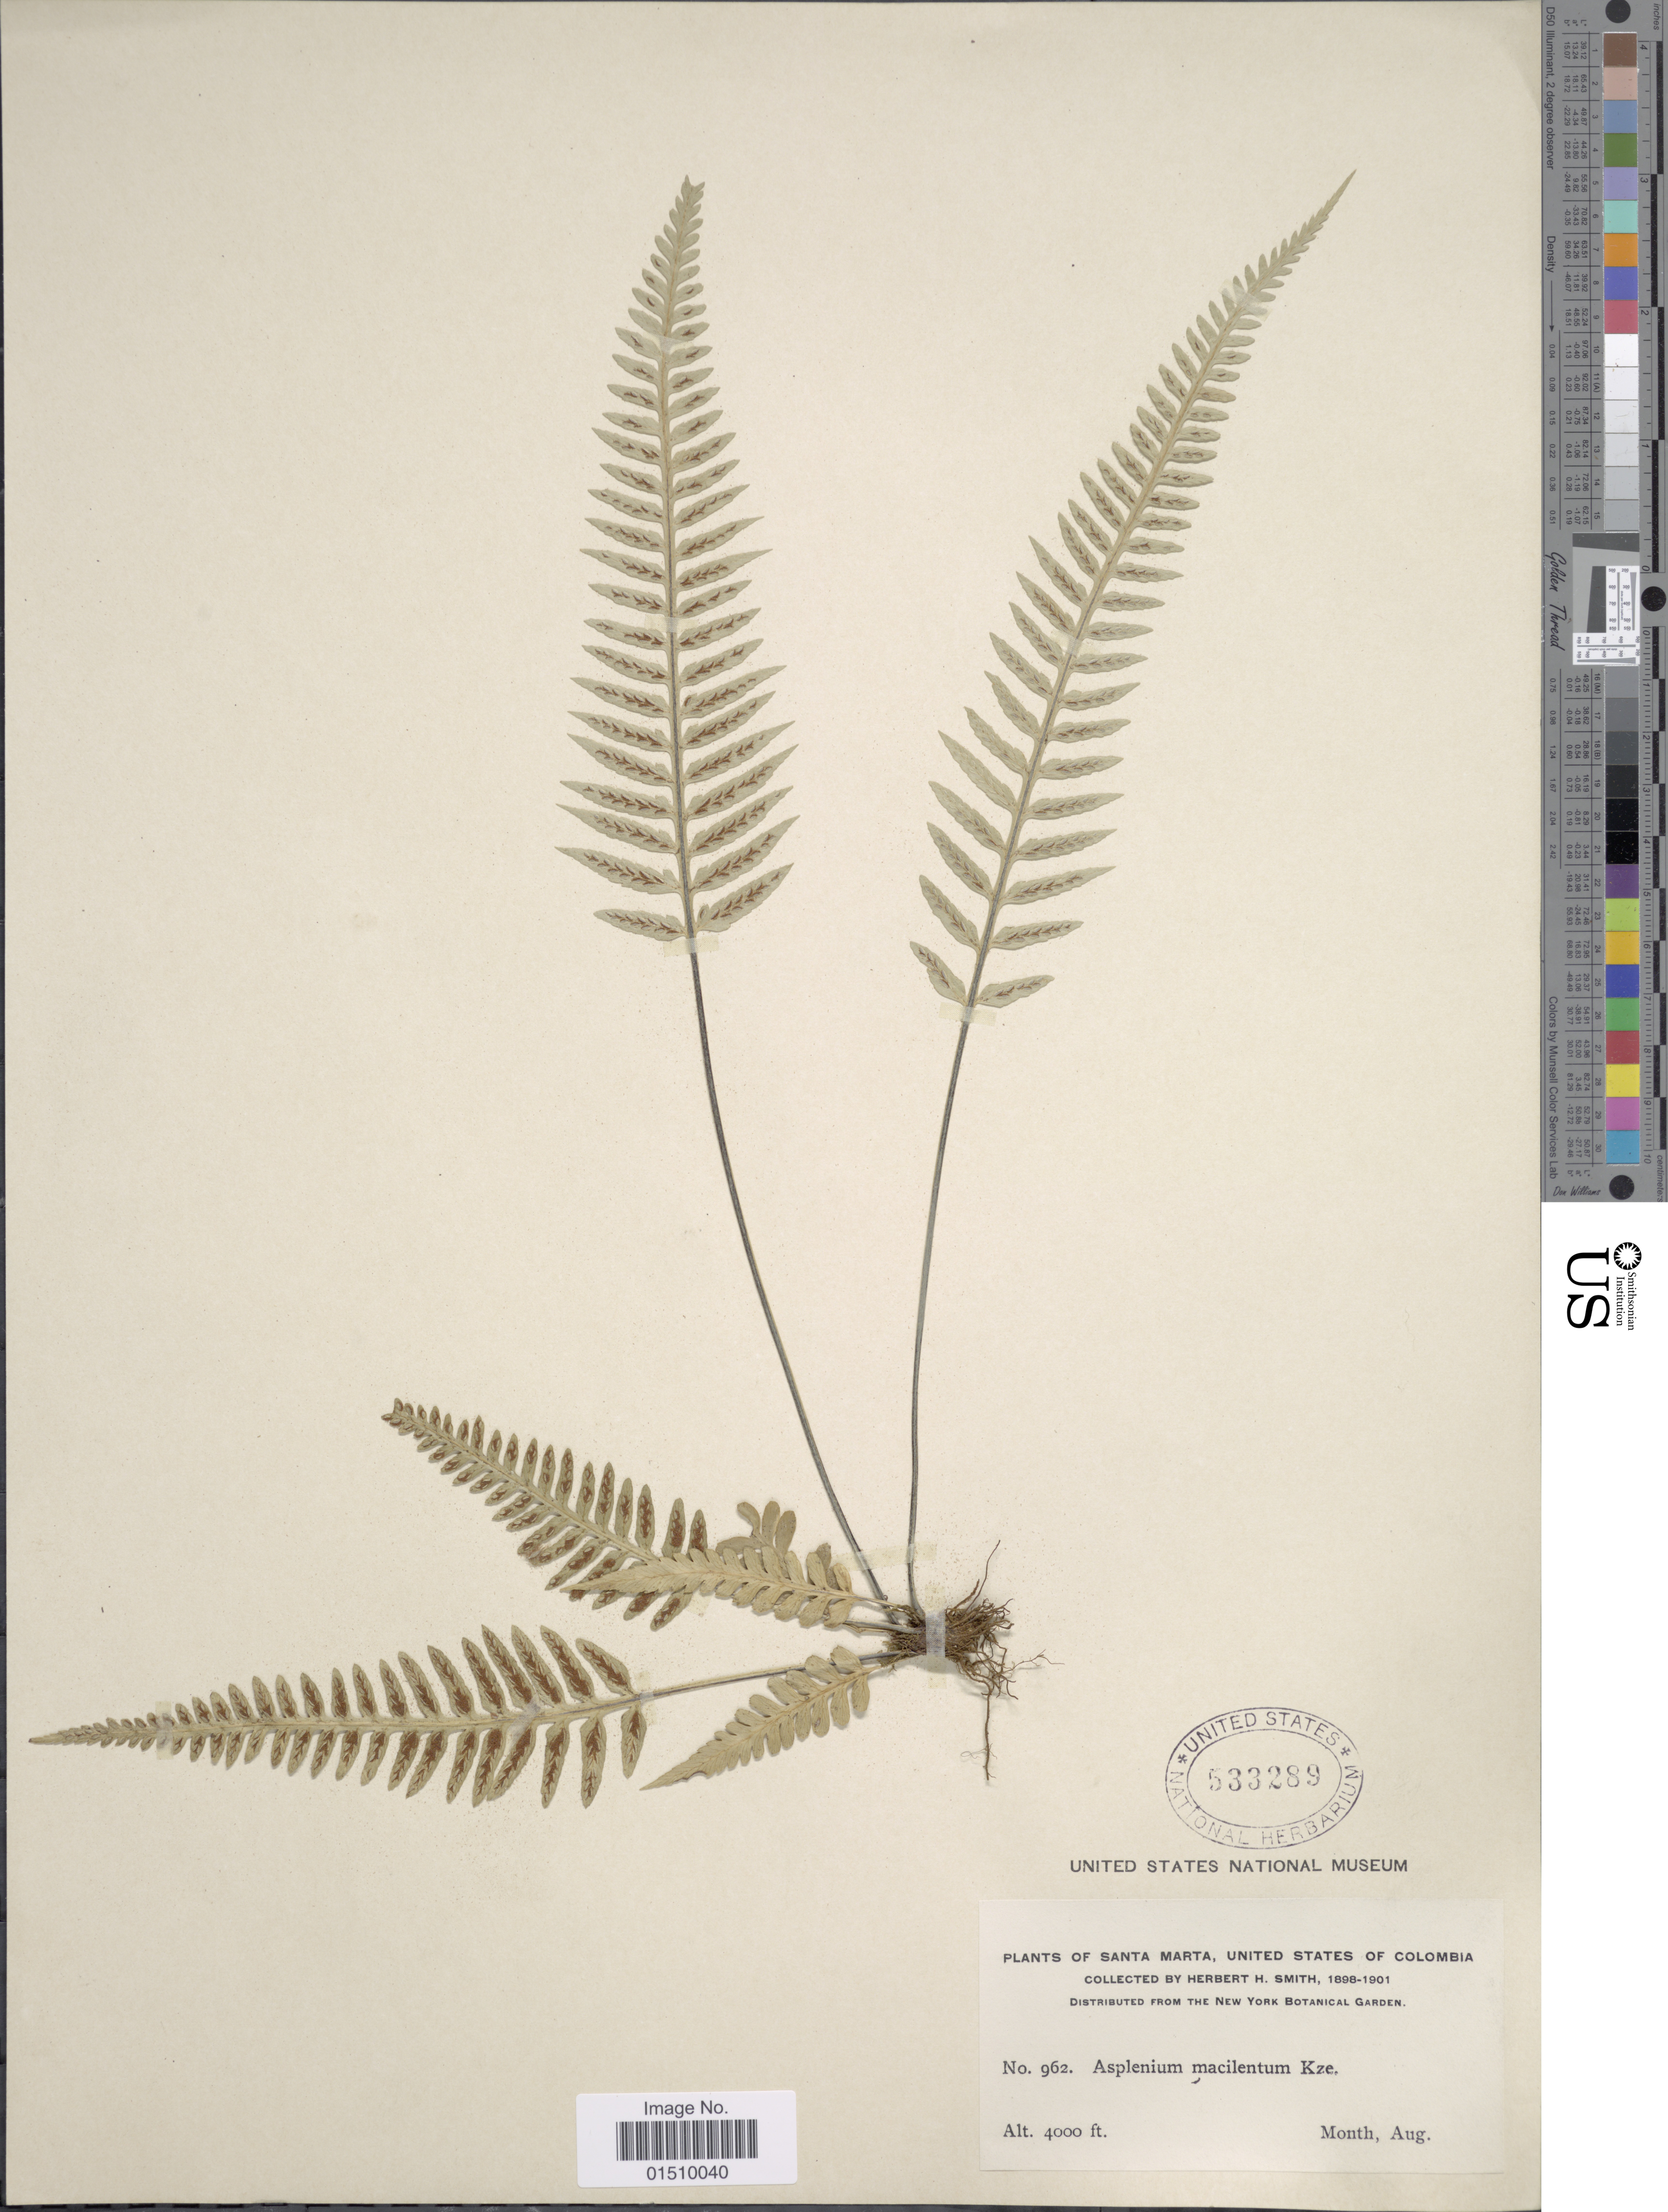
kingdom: Plantae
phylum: Tracheophyta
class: Polypodiopsida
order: Polypodiales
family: Aspleniaceae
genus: Asplenium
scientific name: Asplenium auritum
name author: Sw.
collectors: Herbert H. Smith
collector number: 962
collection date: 1898-08/1901-08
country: Colombia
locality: Santa Marta, United States of Colombia.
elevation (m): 1219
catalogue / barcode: US 533289